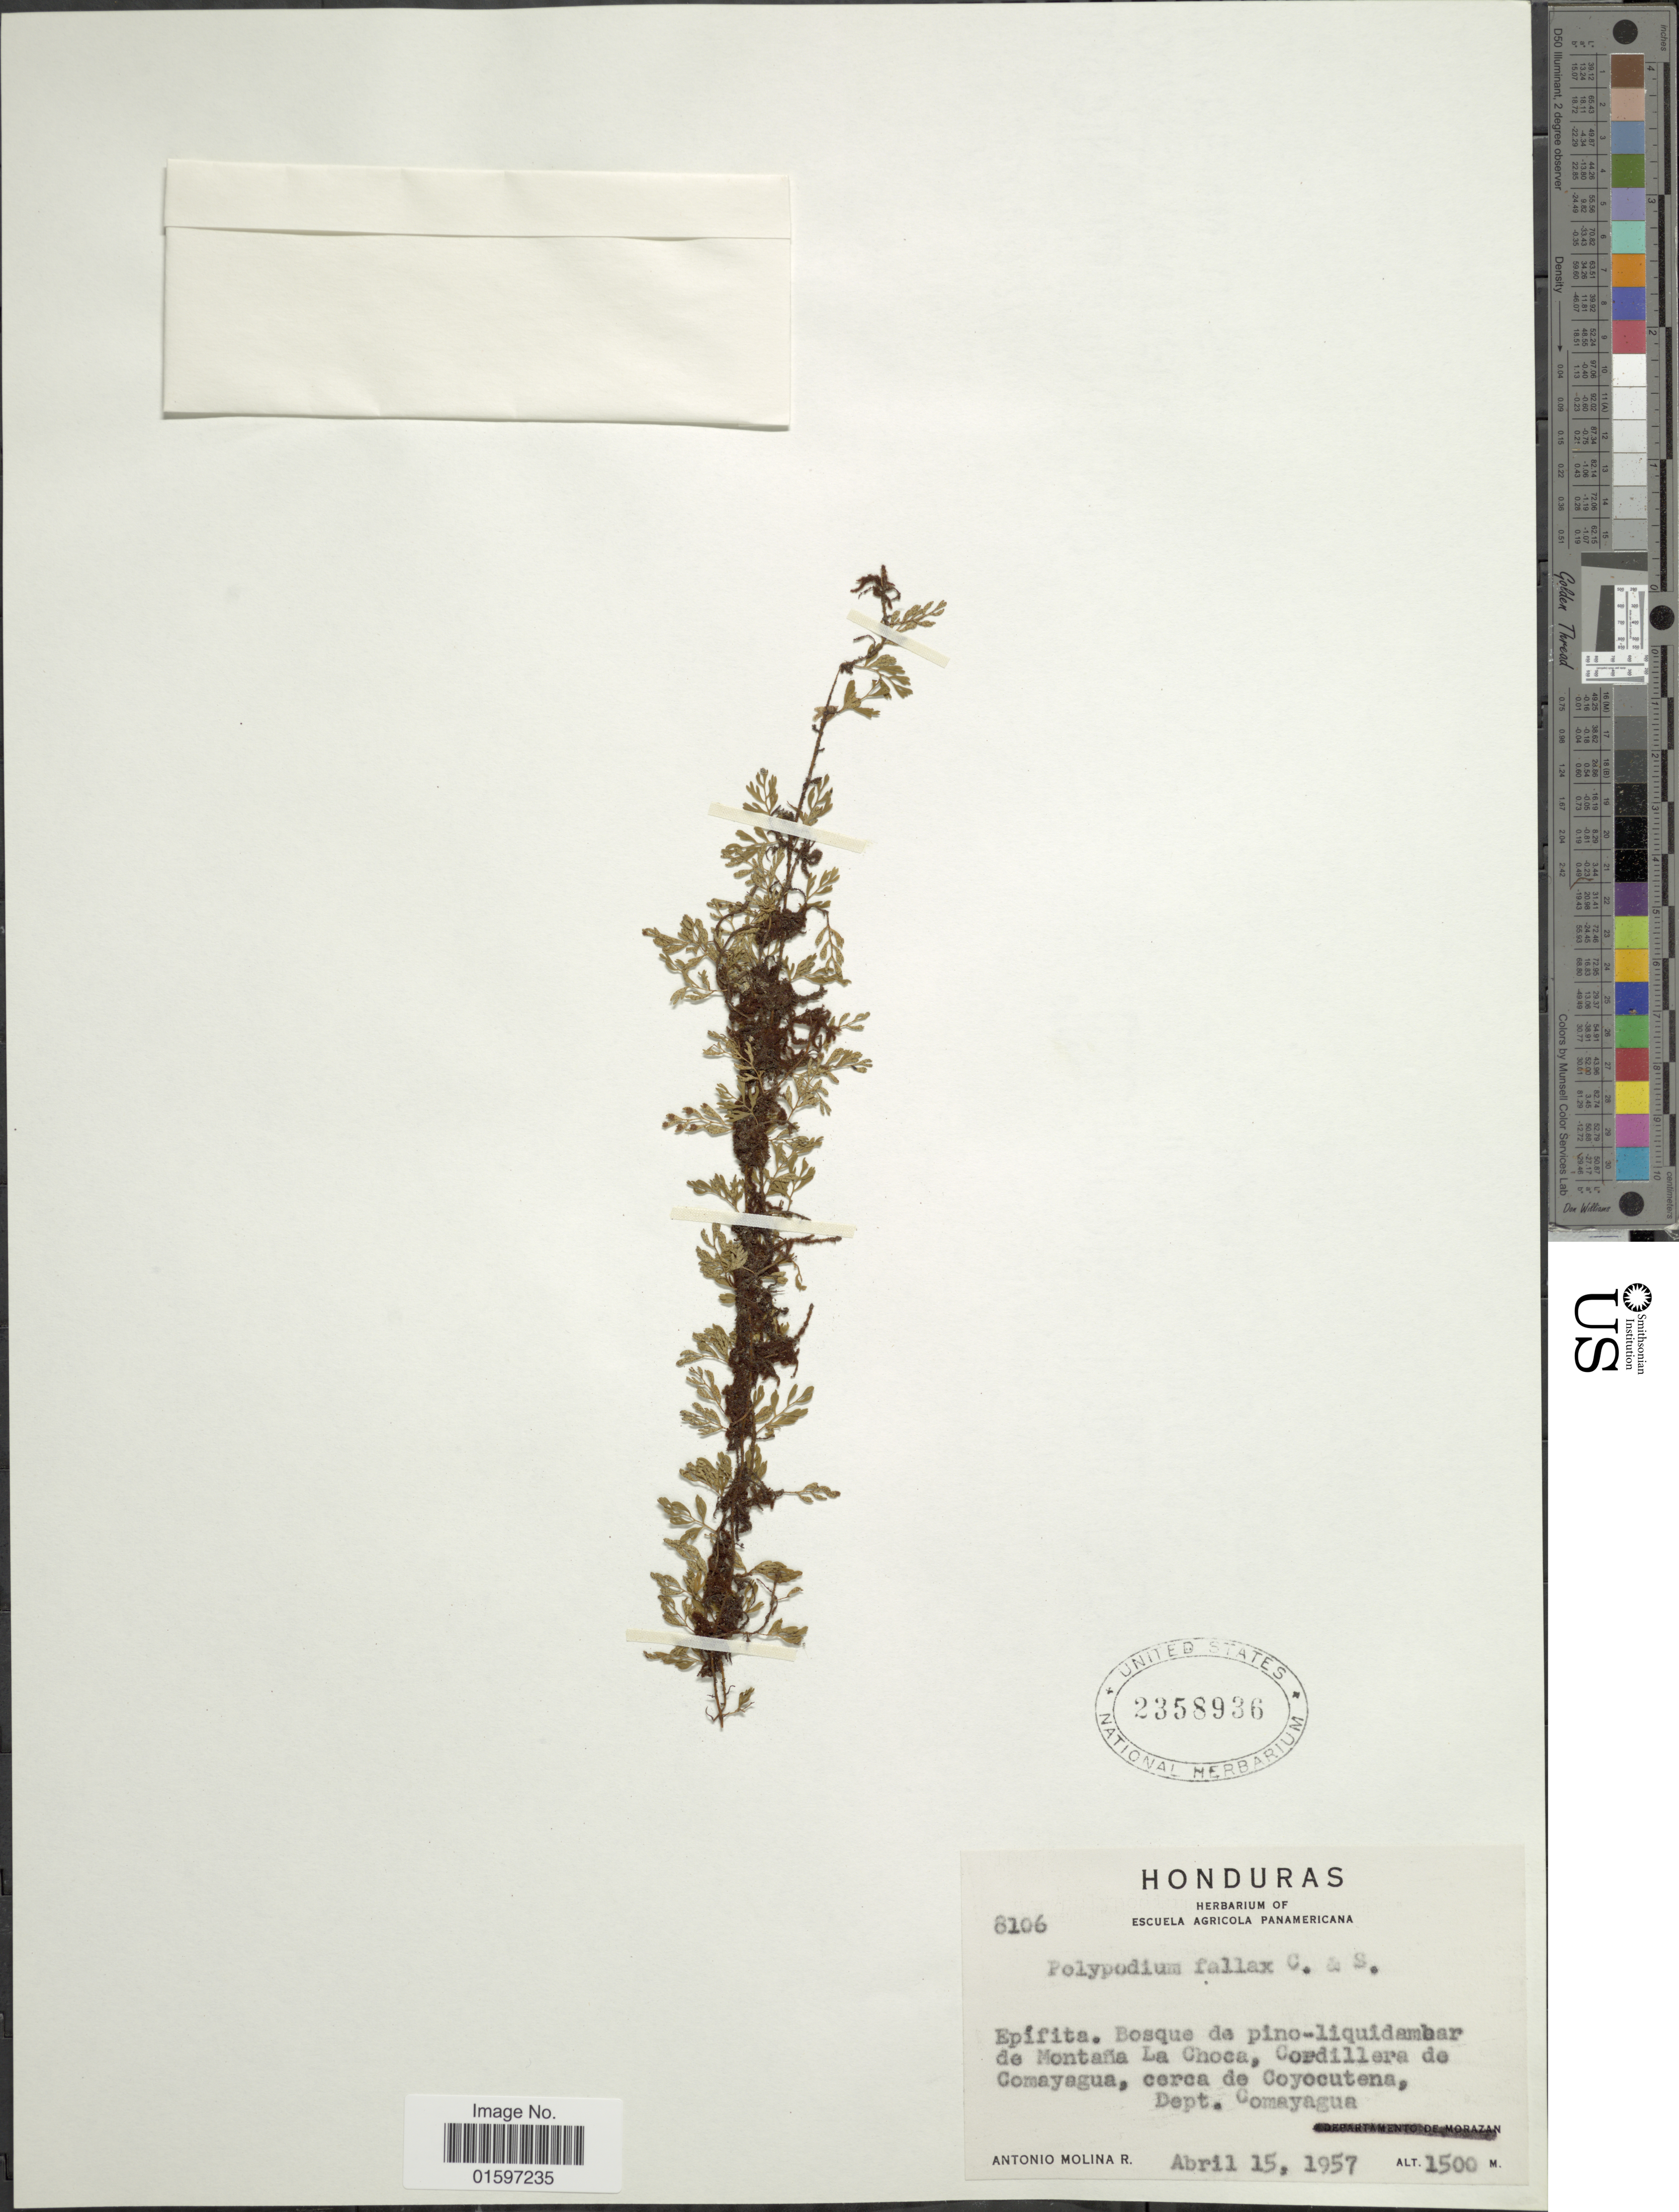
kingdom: Plantae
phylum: Tracheophyta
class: Polypodiopsida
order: Polypodiales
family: Polypodiaceae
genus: Pleopeltis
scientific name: Pleopeltis fallax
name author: (Schltdl. & Cham.) Mickel & Beitel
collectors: A. Molina R.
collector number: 8106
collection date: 1957-04-15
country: Honduras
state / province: Comayagua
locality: Bosque de pino-liquidambar de Montaña La Choca, Cordillera de Comayagua, cerca de Coyocutena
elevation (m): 1500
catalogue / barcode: US 2358936